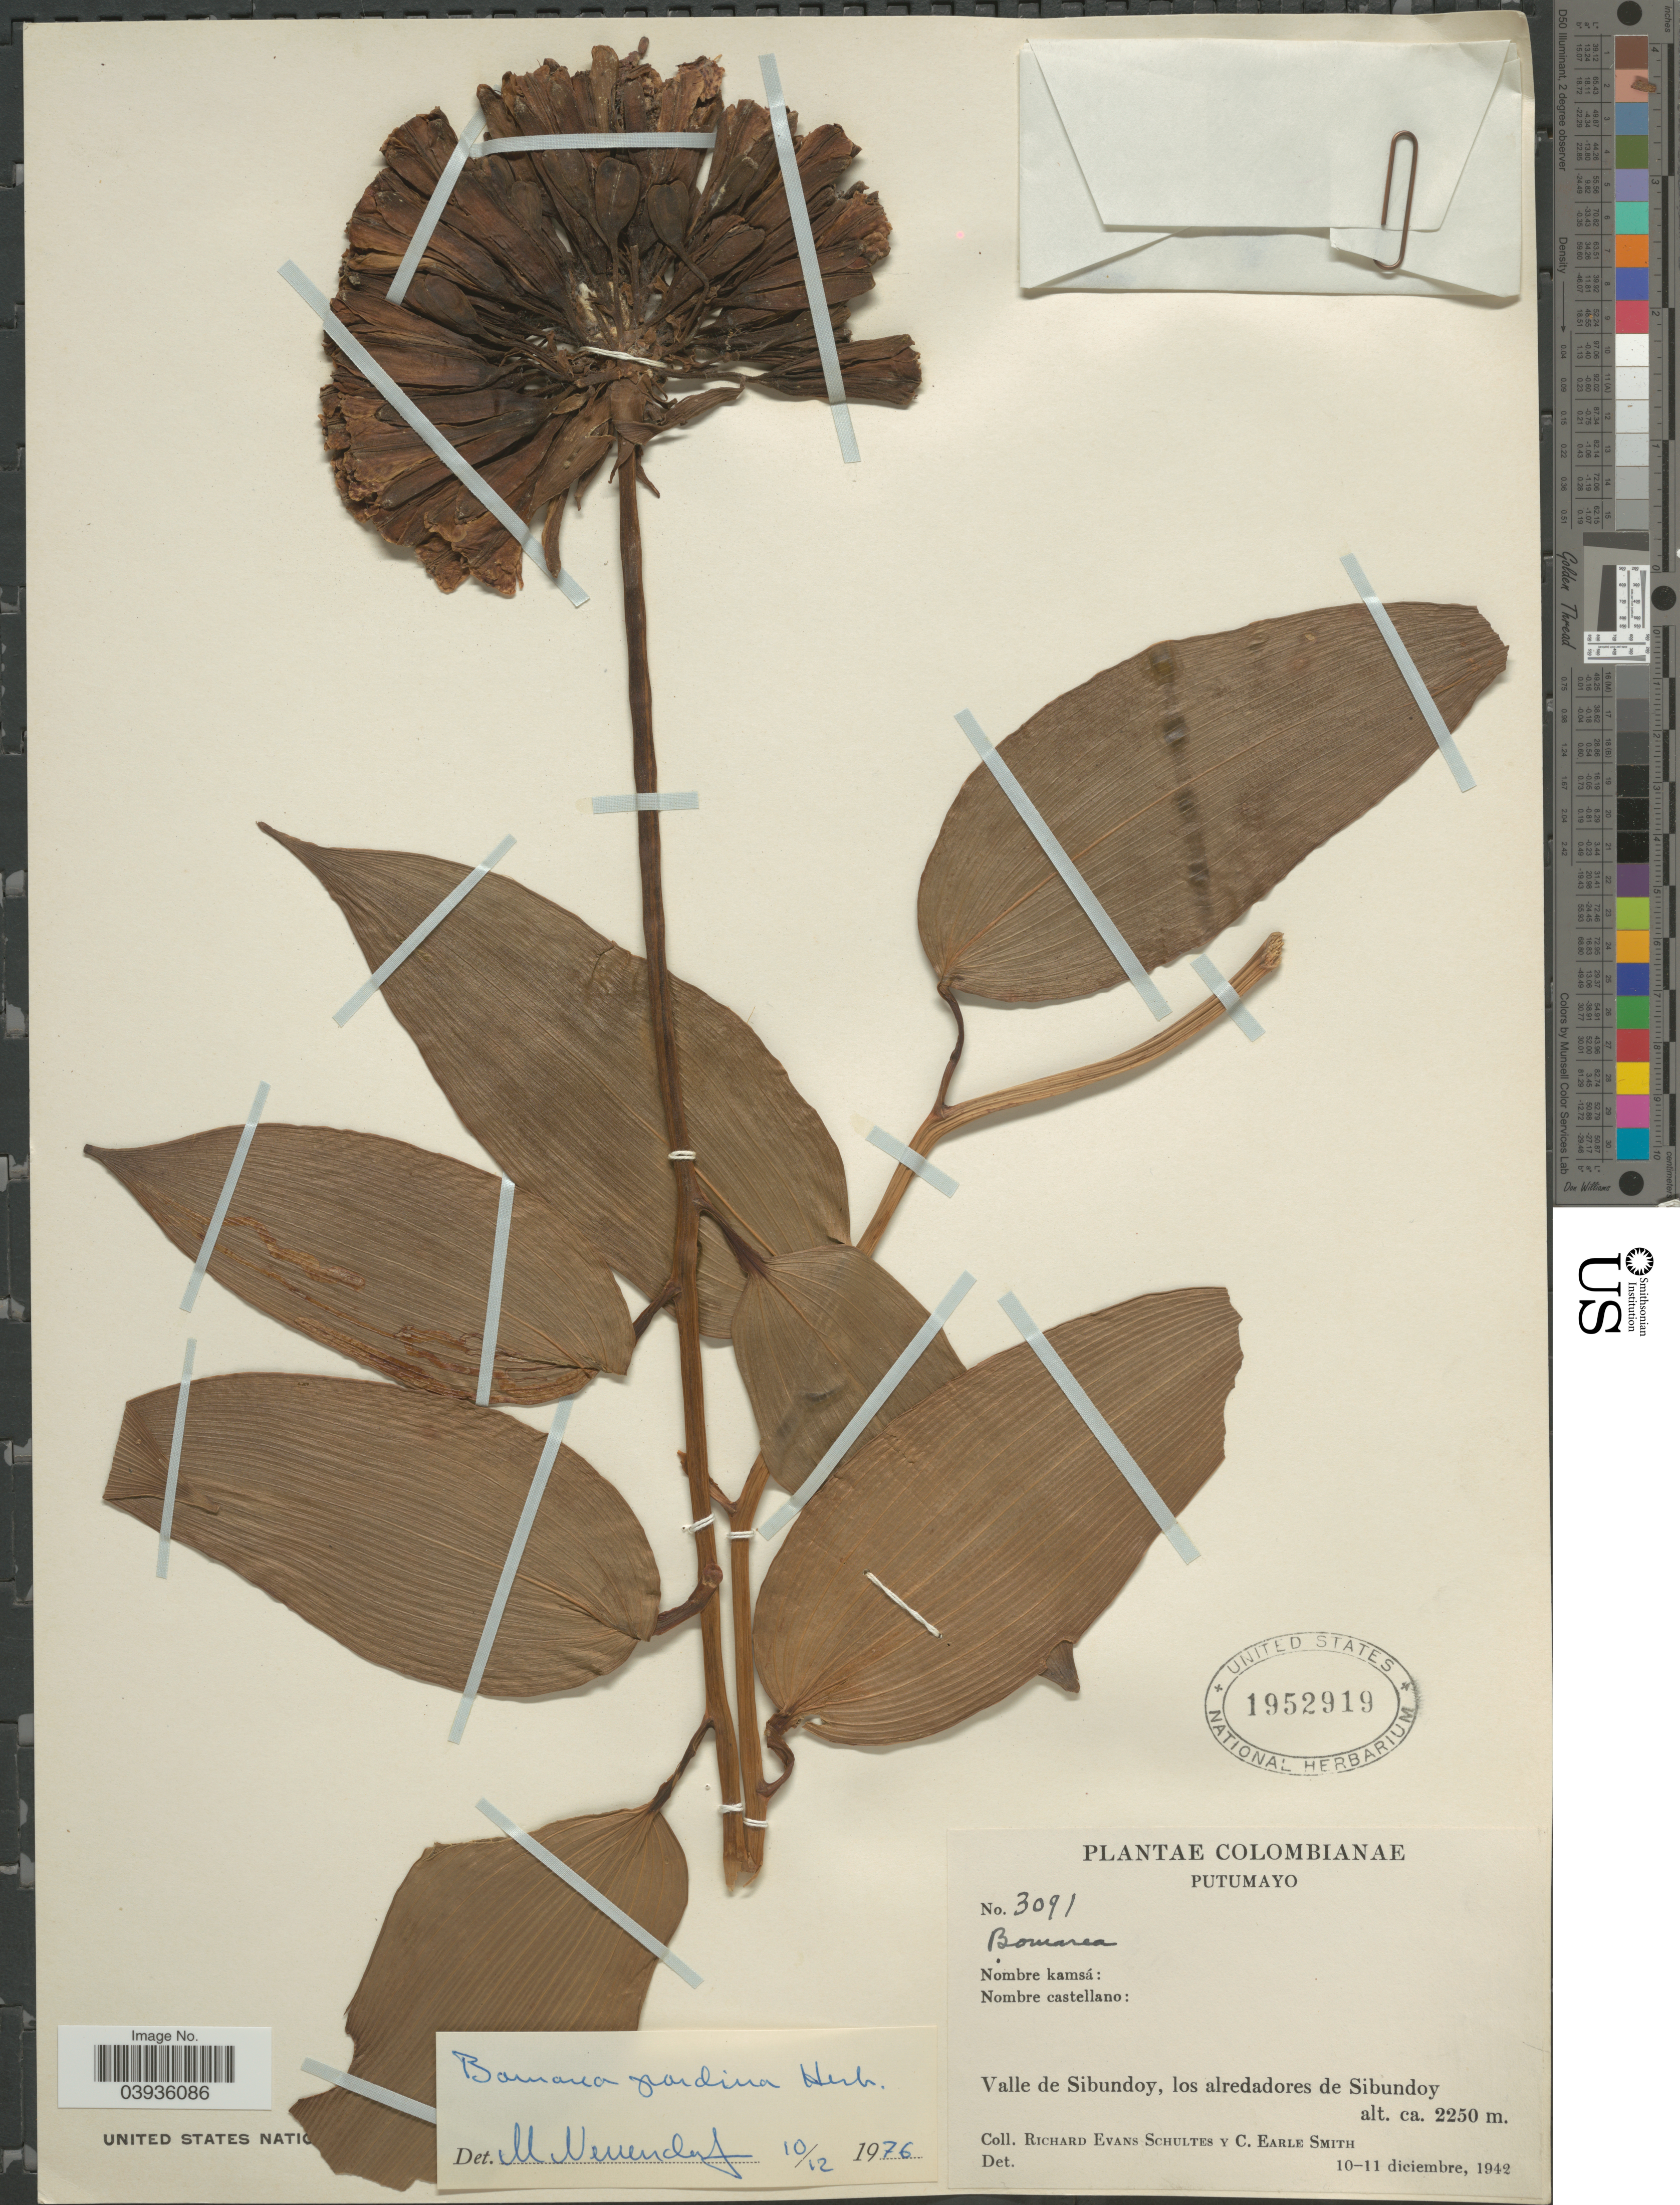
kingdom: Plantae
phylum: Tracheophyta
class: Liliopsida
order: Liliales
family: Alstroemeriaceae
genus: Bomarea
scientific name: Bomarea pardina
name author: Herb.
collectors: R. E. Schultes & C. E. Smith Jr.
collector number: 3091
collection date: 1942-12-10/1942-12-11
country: Colombia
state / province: Putumayo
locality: Valle de Sibundoy, los alrededores de Sibundoy.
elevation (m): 2250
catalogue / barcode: US 1952919